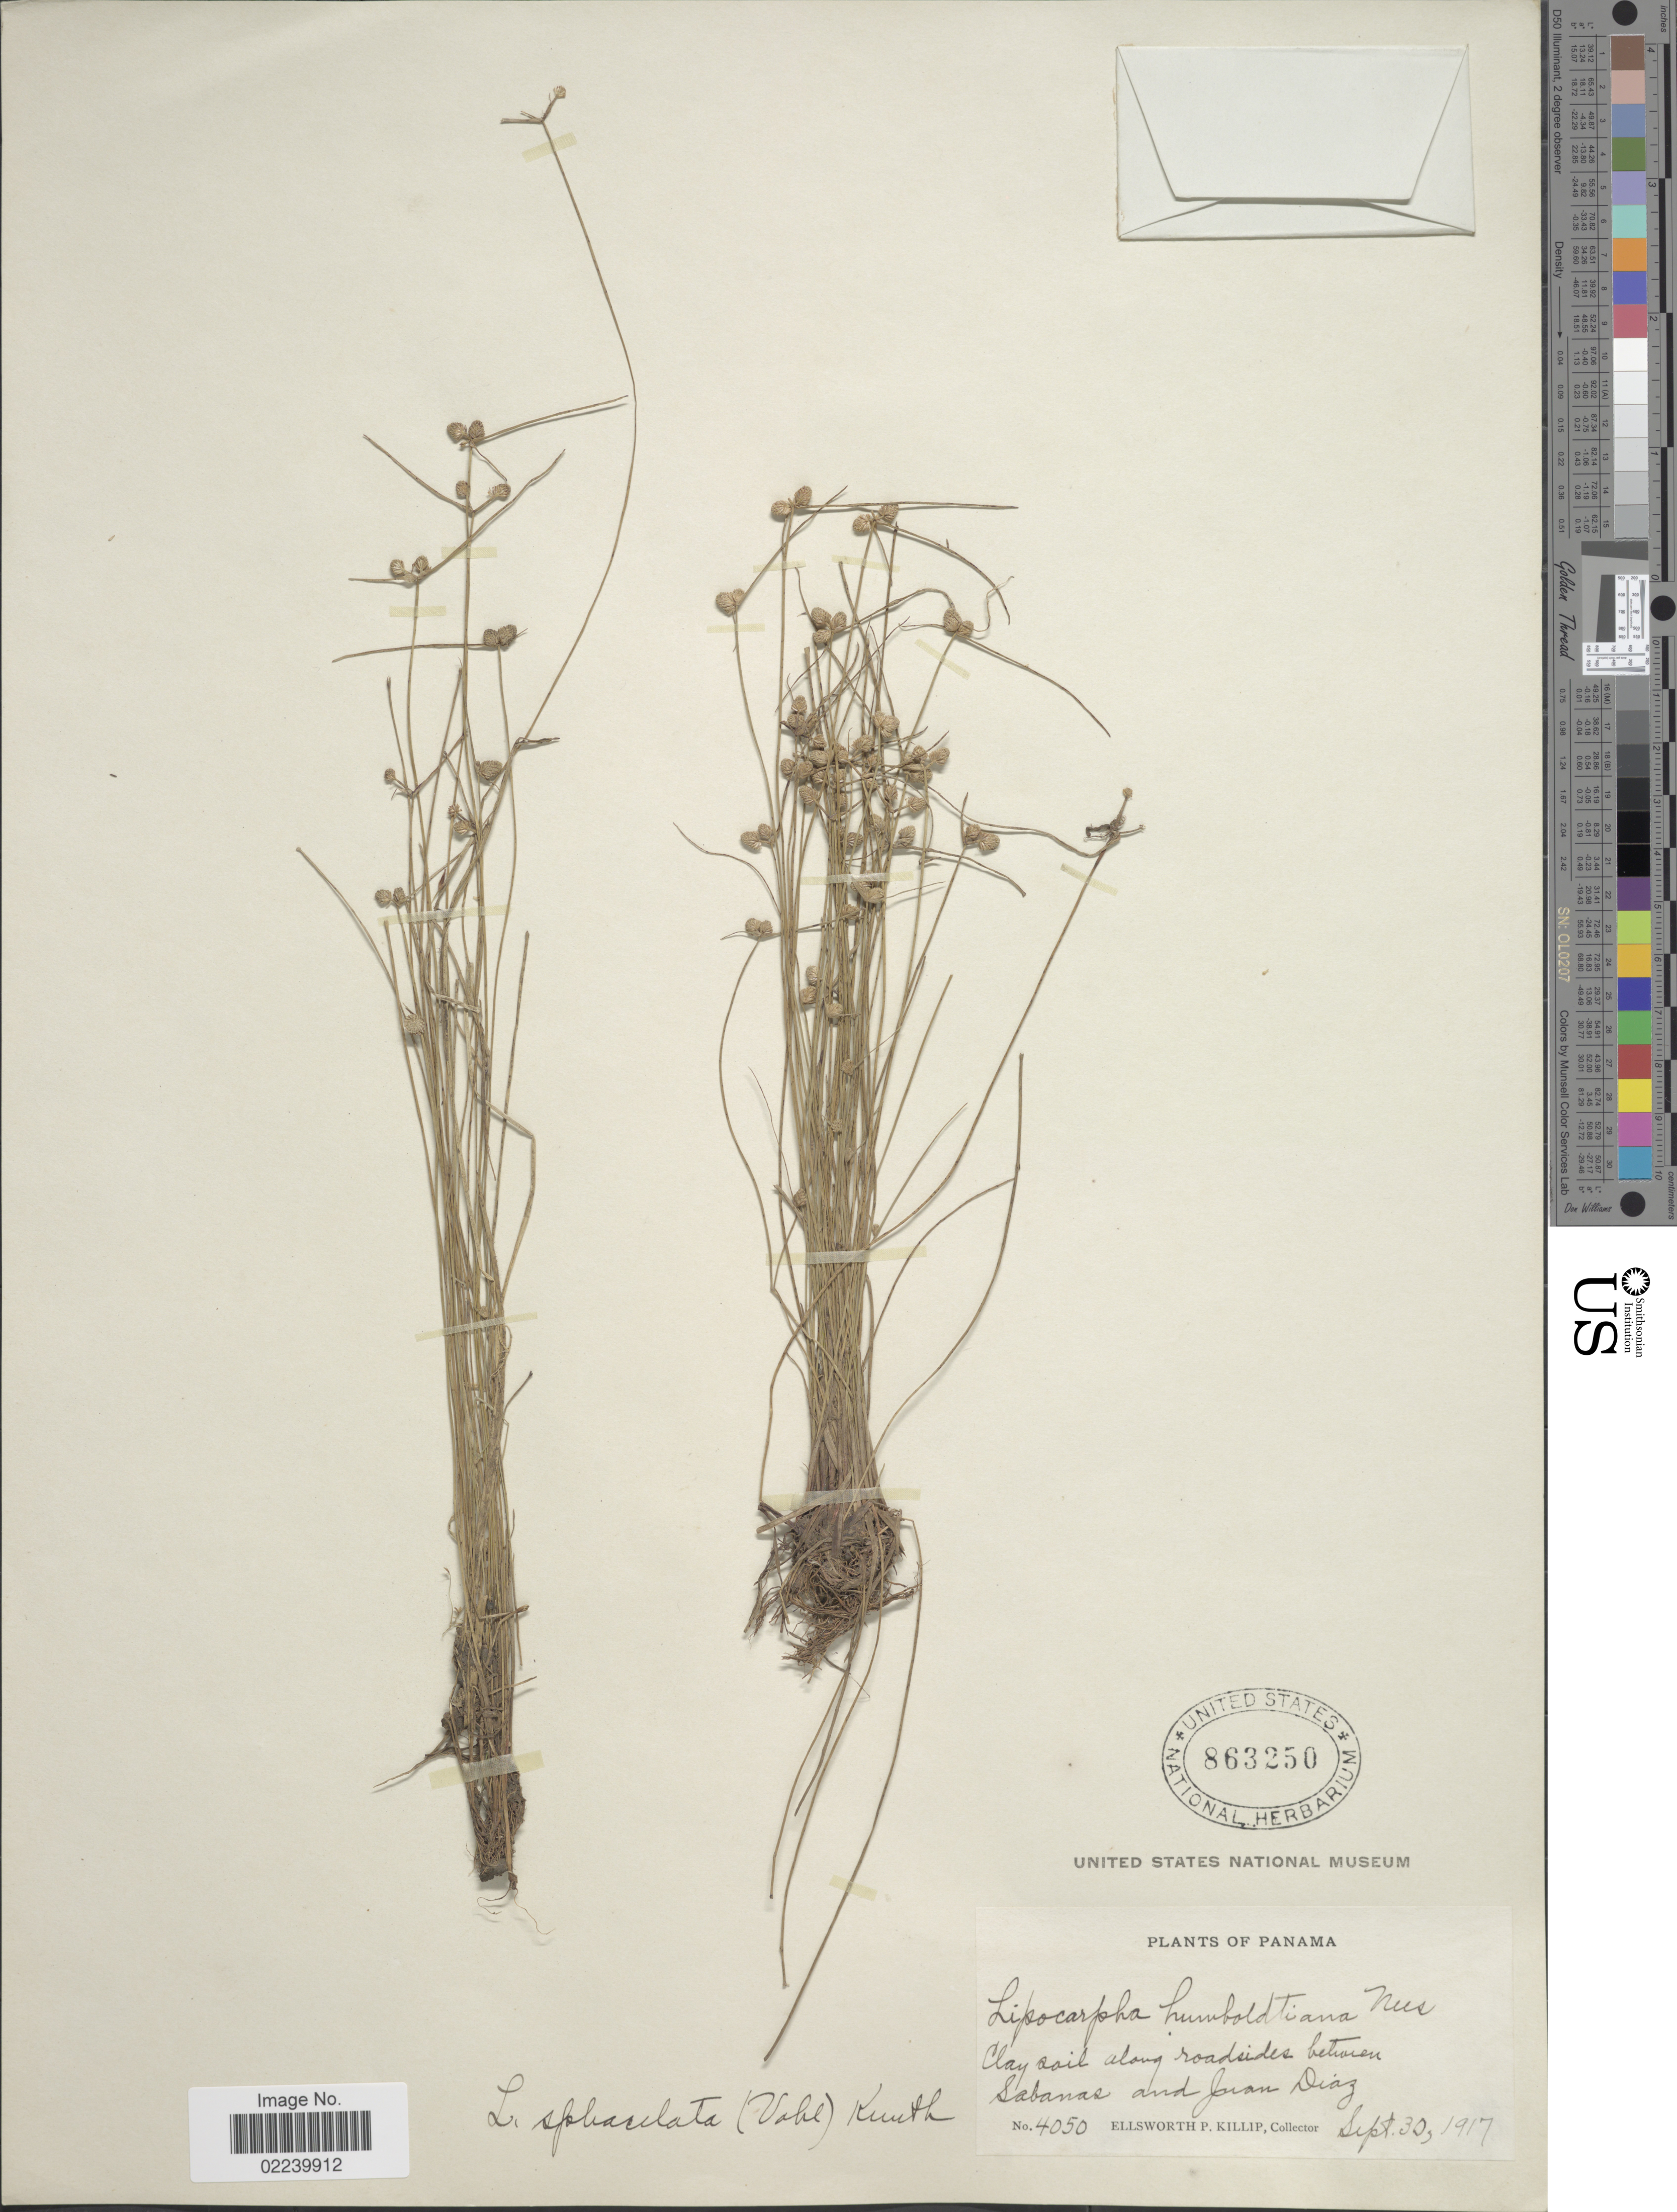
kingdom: Plantae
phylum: Tracheophyta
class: Liliopsida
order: Poales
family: Cyperaceae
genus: Cyperus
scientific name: Cyperus salzmannianus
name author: (Steud.) Bauters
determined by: Strong, M. T., (US), Smithsonian Institution - National Museum of Natural History (UNITED STATES)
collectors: E. P. Killip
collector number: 4050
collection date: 1917-09-30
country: Panama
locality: Clay soil along roadsides between Sabanas and Juan Diaz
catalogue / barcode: US 863250